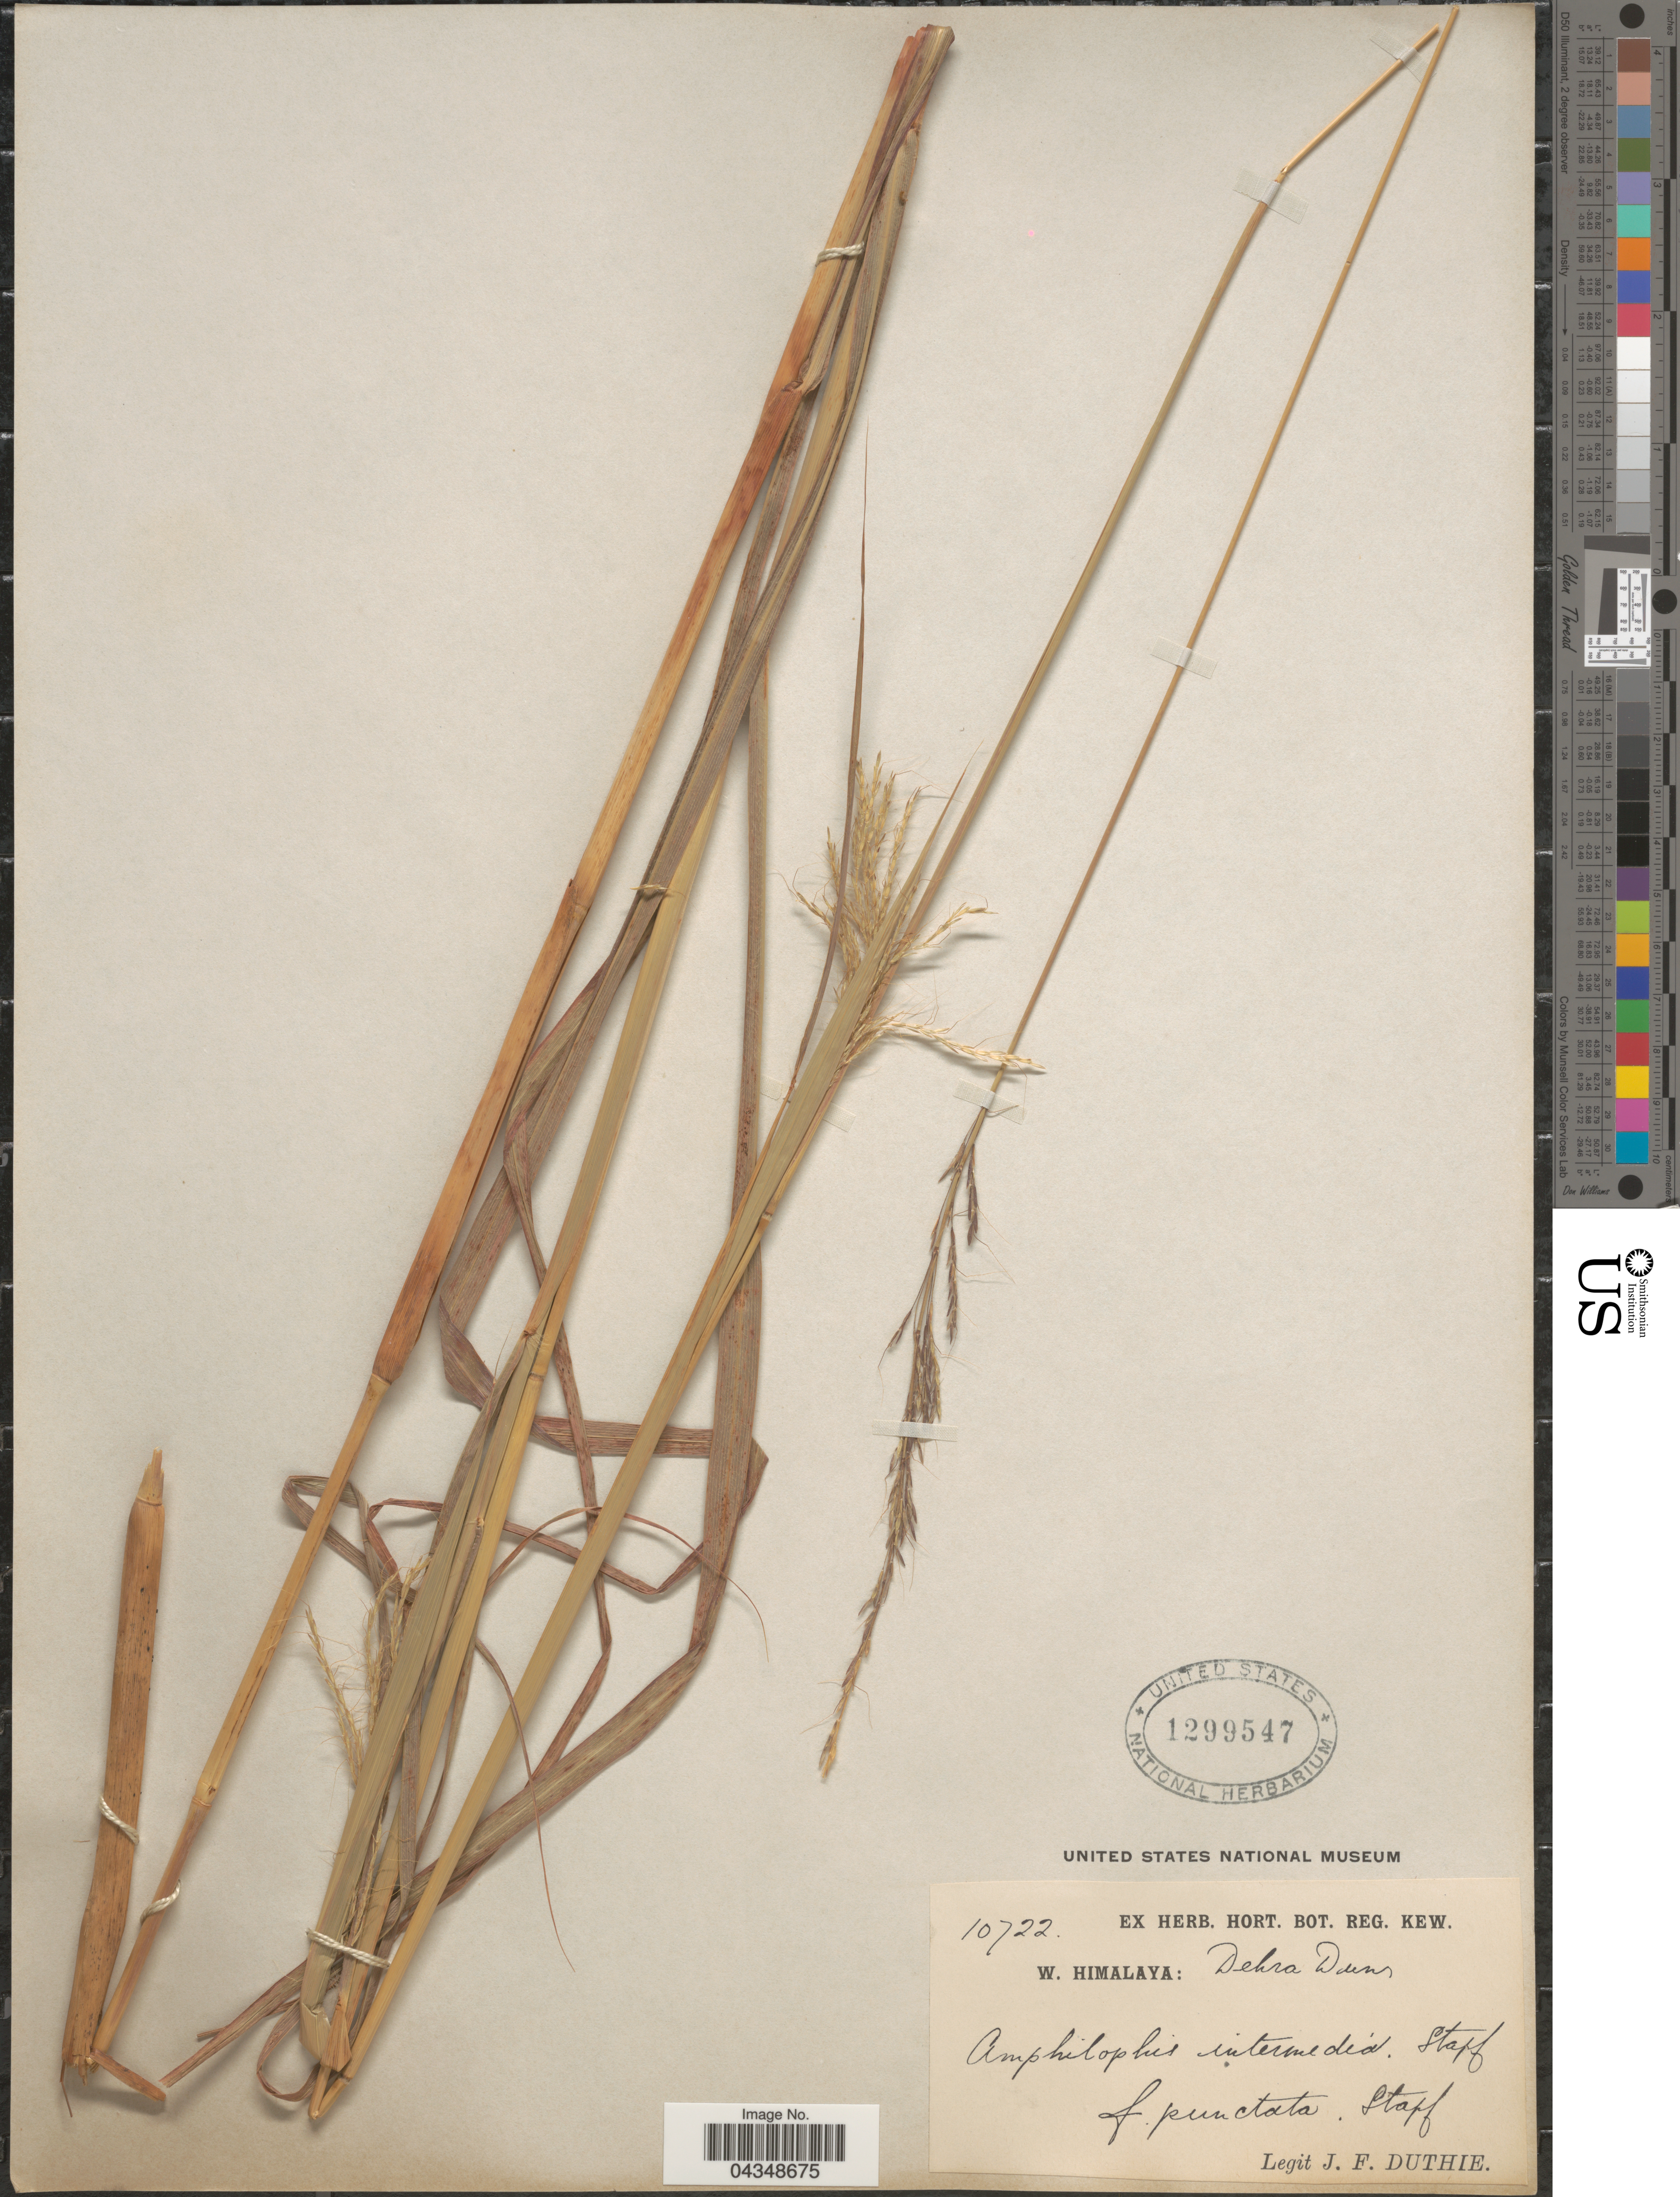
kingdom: Plantae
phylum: Tracheophyta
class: Liliopsida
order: Poales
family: Poaceae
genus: Bothriochloa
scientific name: Bothriochloa bladhii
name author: (Retz.) S.T. Blake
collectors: J. F. Duthie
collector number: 10722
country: India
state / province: Uttarakhand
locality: W. Himalaya: Dehra Dun.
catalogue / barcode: US 1299547